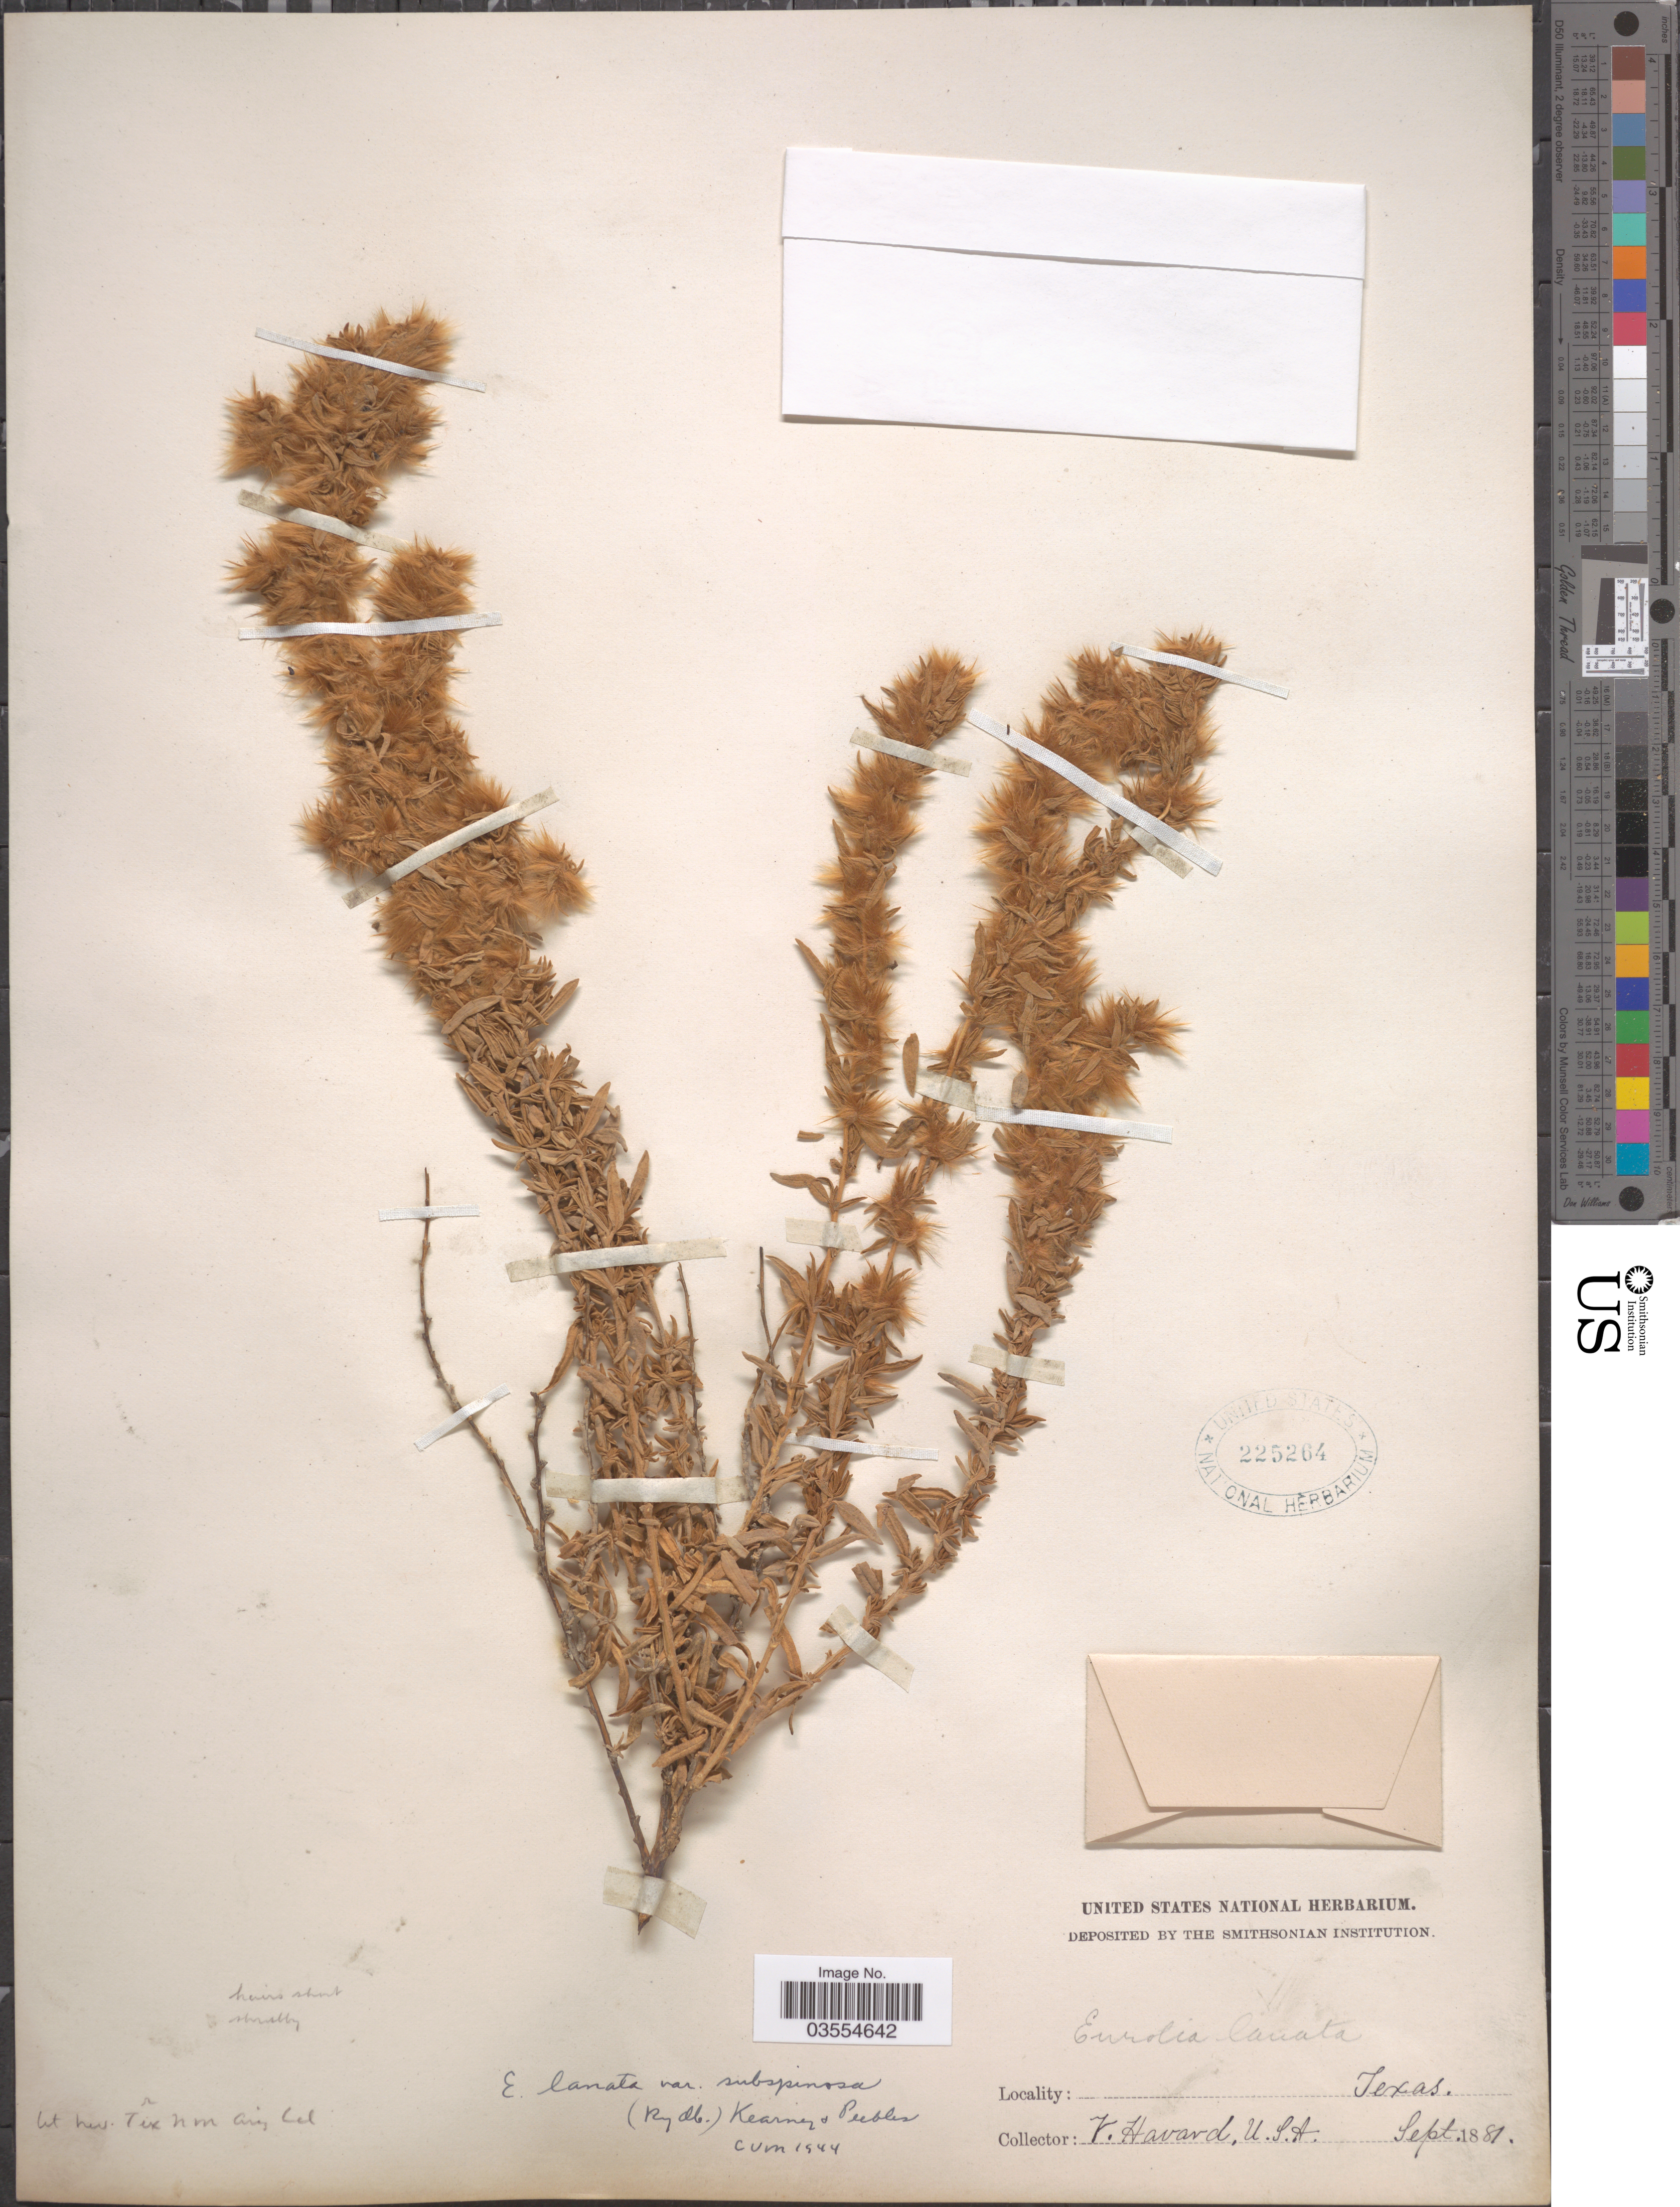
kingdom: Plantae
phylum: Tracheophyta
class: Magnoliopsida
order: Caryophyllales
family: Amaranthaceae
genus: Krascheninnikovia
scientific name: Krascheninnikovia lanata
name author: (Pursh) A. Meeuse & A.Smit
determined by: U.S. National Herbarium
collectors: V. Havard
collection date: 1881-09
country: United States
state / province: Texas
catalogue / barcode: US 225264